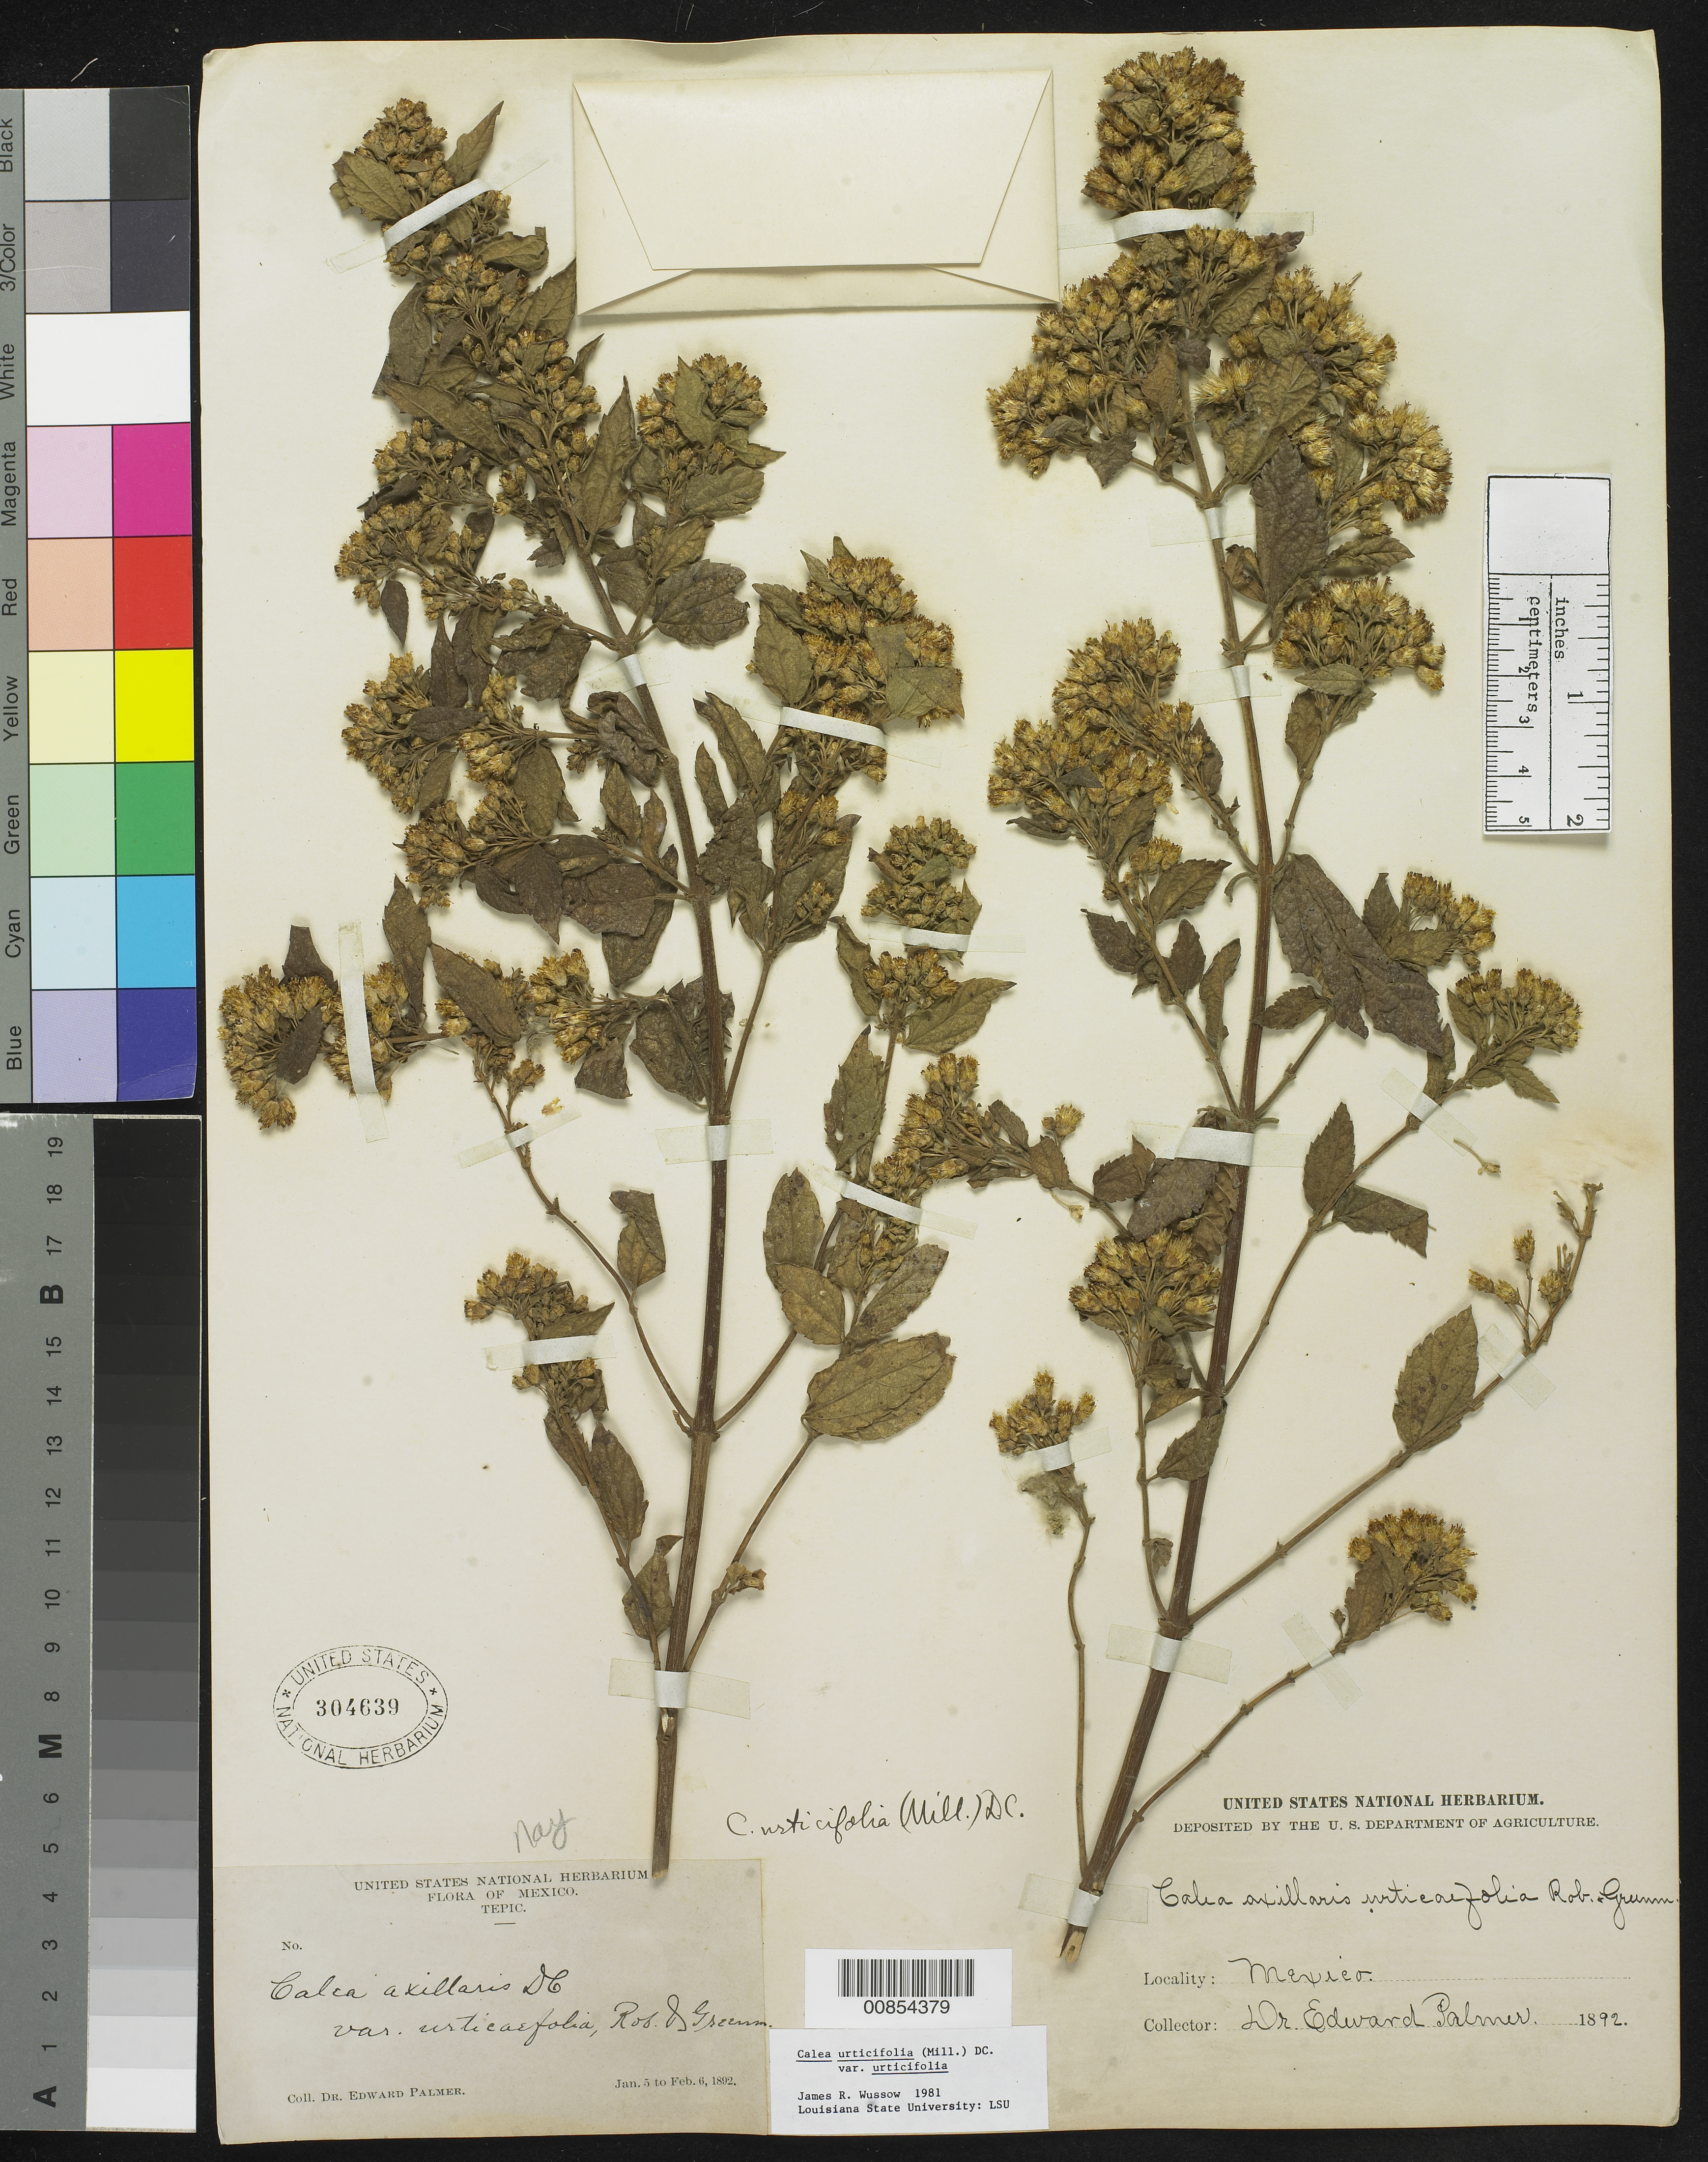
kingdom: Plantae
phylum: Tracheophyta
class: Magnoliopsida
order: Asterales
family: Asteraceae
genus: Calea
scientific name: Calea urticifolia var. urticifolia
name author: (Mill.) DC.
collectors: E. Palmer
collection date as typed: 05 Jan 1892 to 06 Feb 1892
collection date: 1892-01-05/1892-02-06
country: Mexico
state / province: Nayarit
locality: Tepic, Nayarit.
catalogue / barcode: US 304639